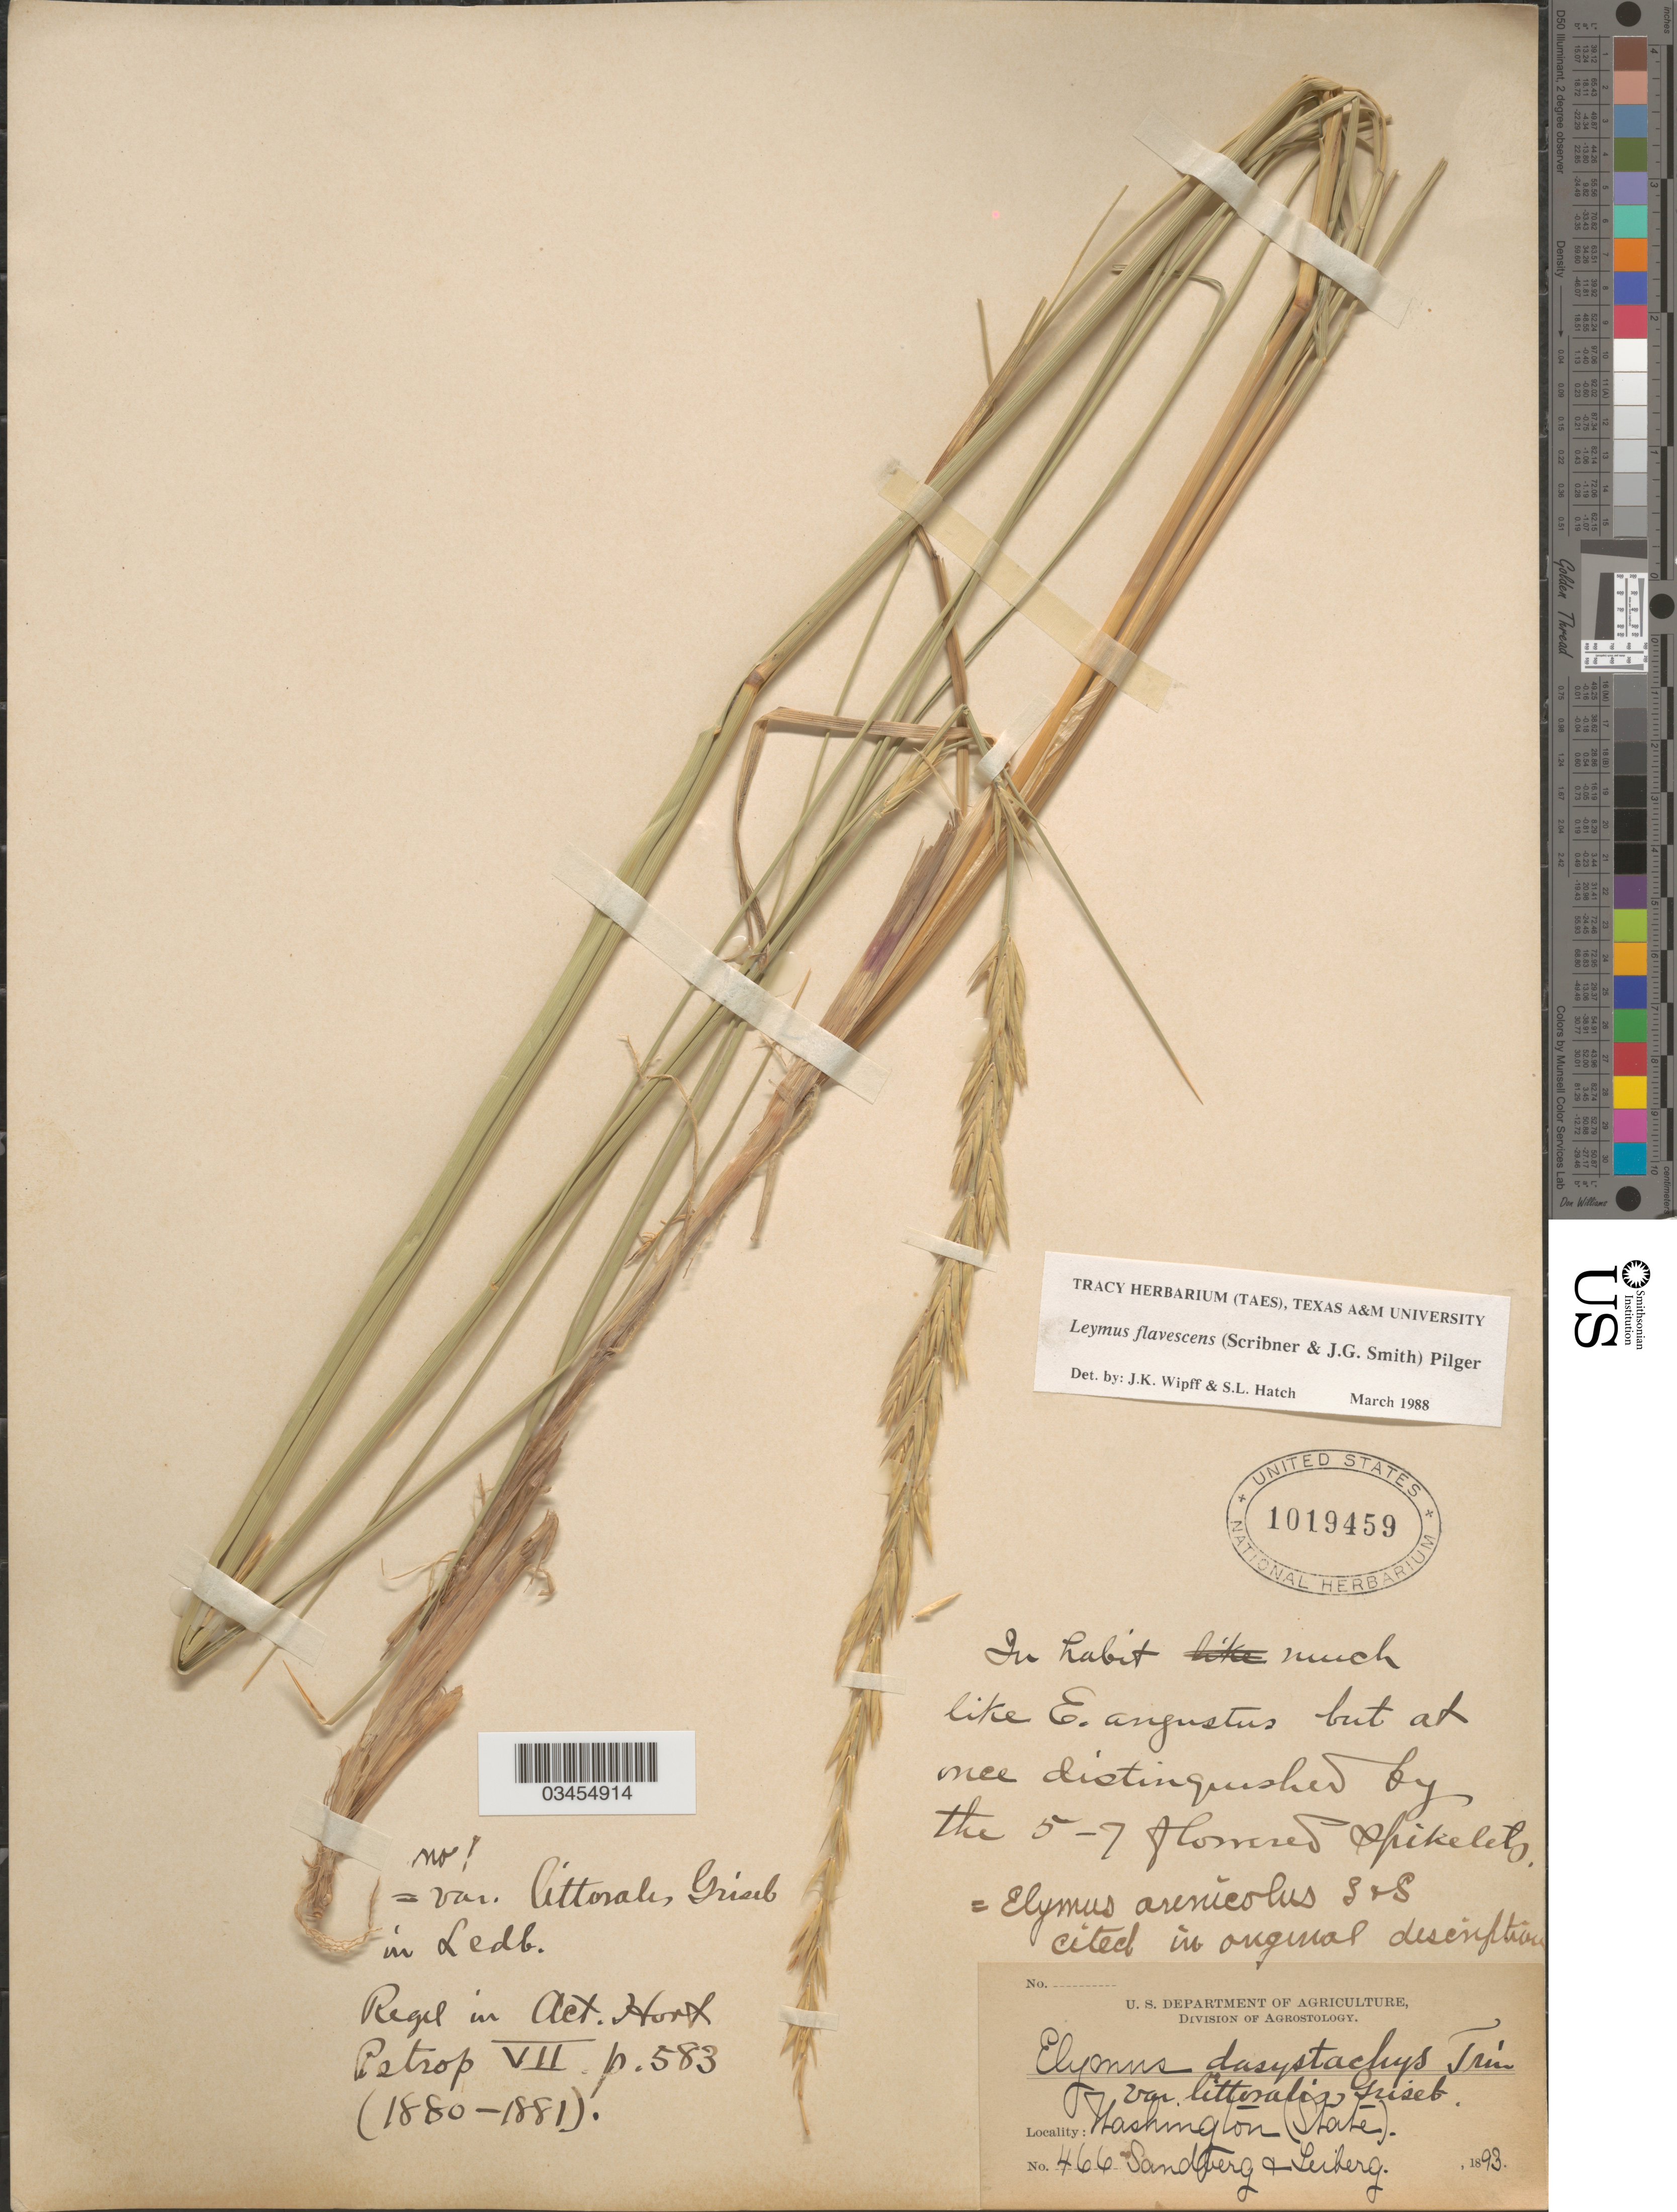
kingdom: Plantae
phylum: Tracheophyta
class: Liliopsida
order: Poales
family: Poaceae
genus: Leymus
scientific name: Leymus flavescens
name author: (Scribn. & J.G. Sm.) Pilg.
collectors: Sandberg & -. Leiberg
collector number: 466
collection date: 1893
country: United States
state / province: Washington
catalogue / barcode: US 1019459